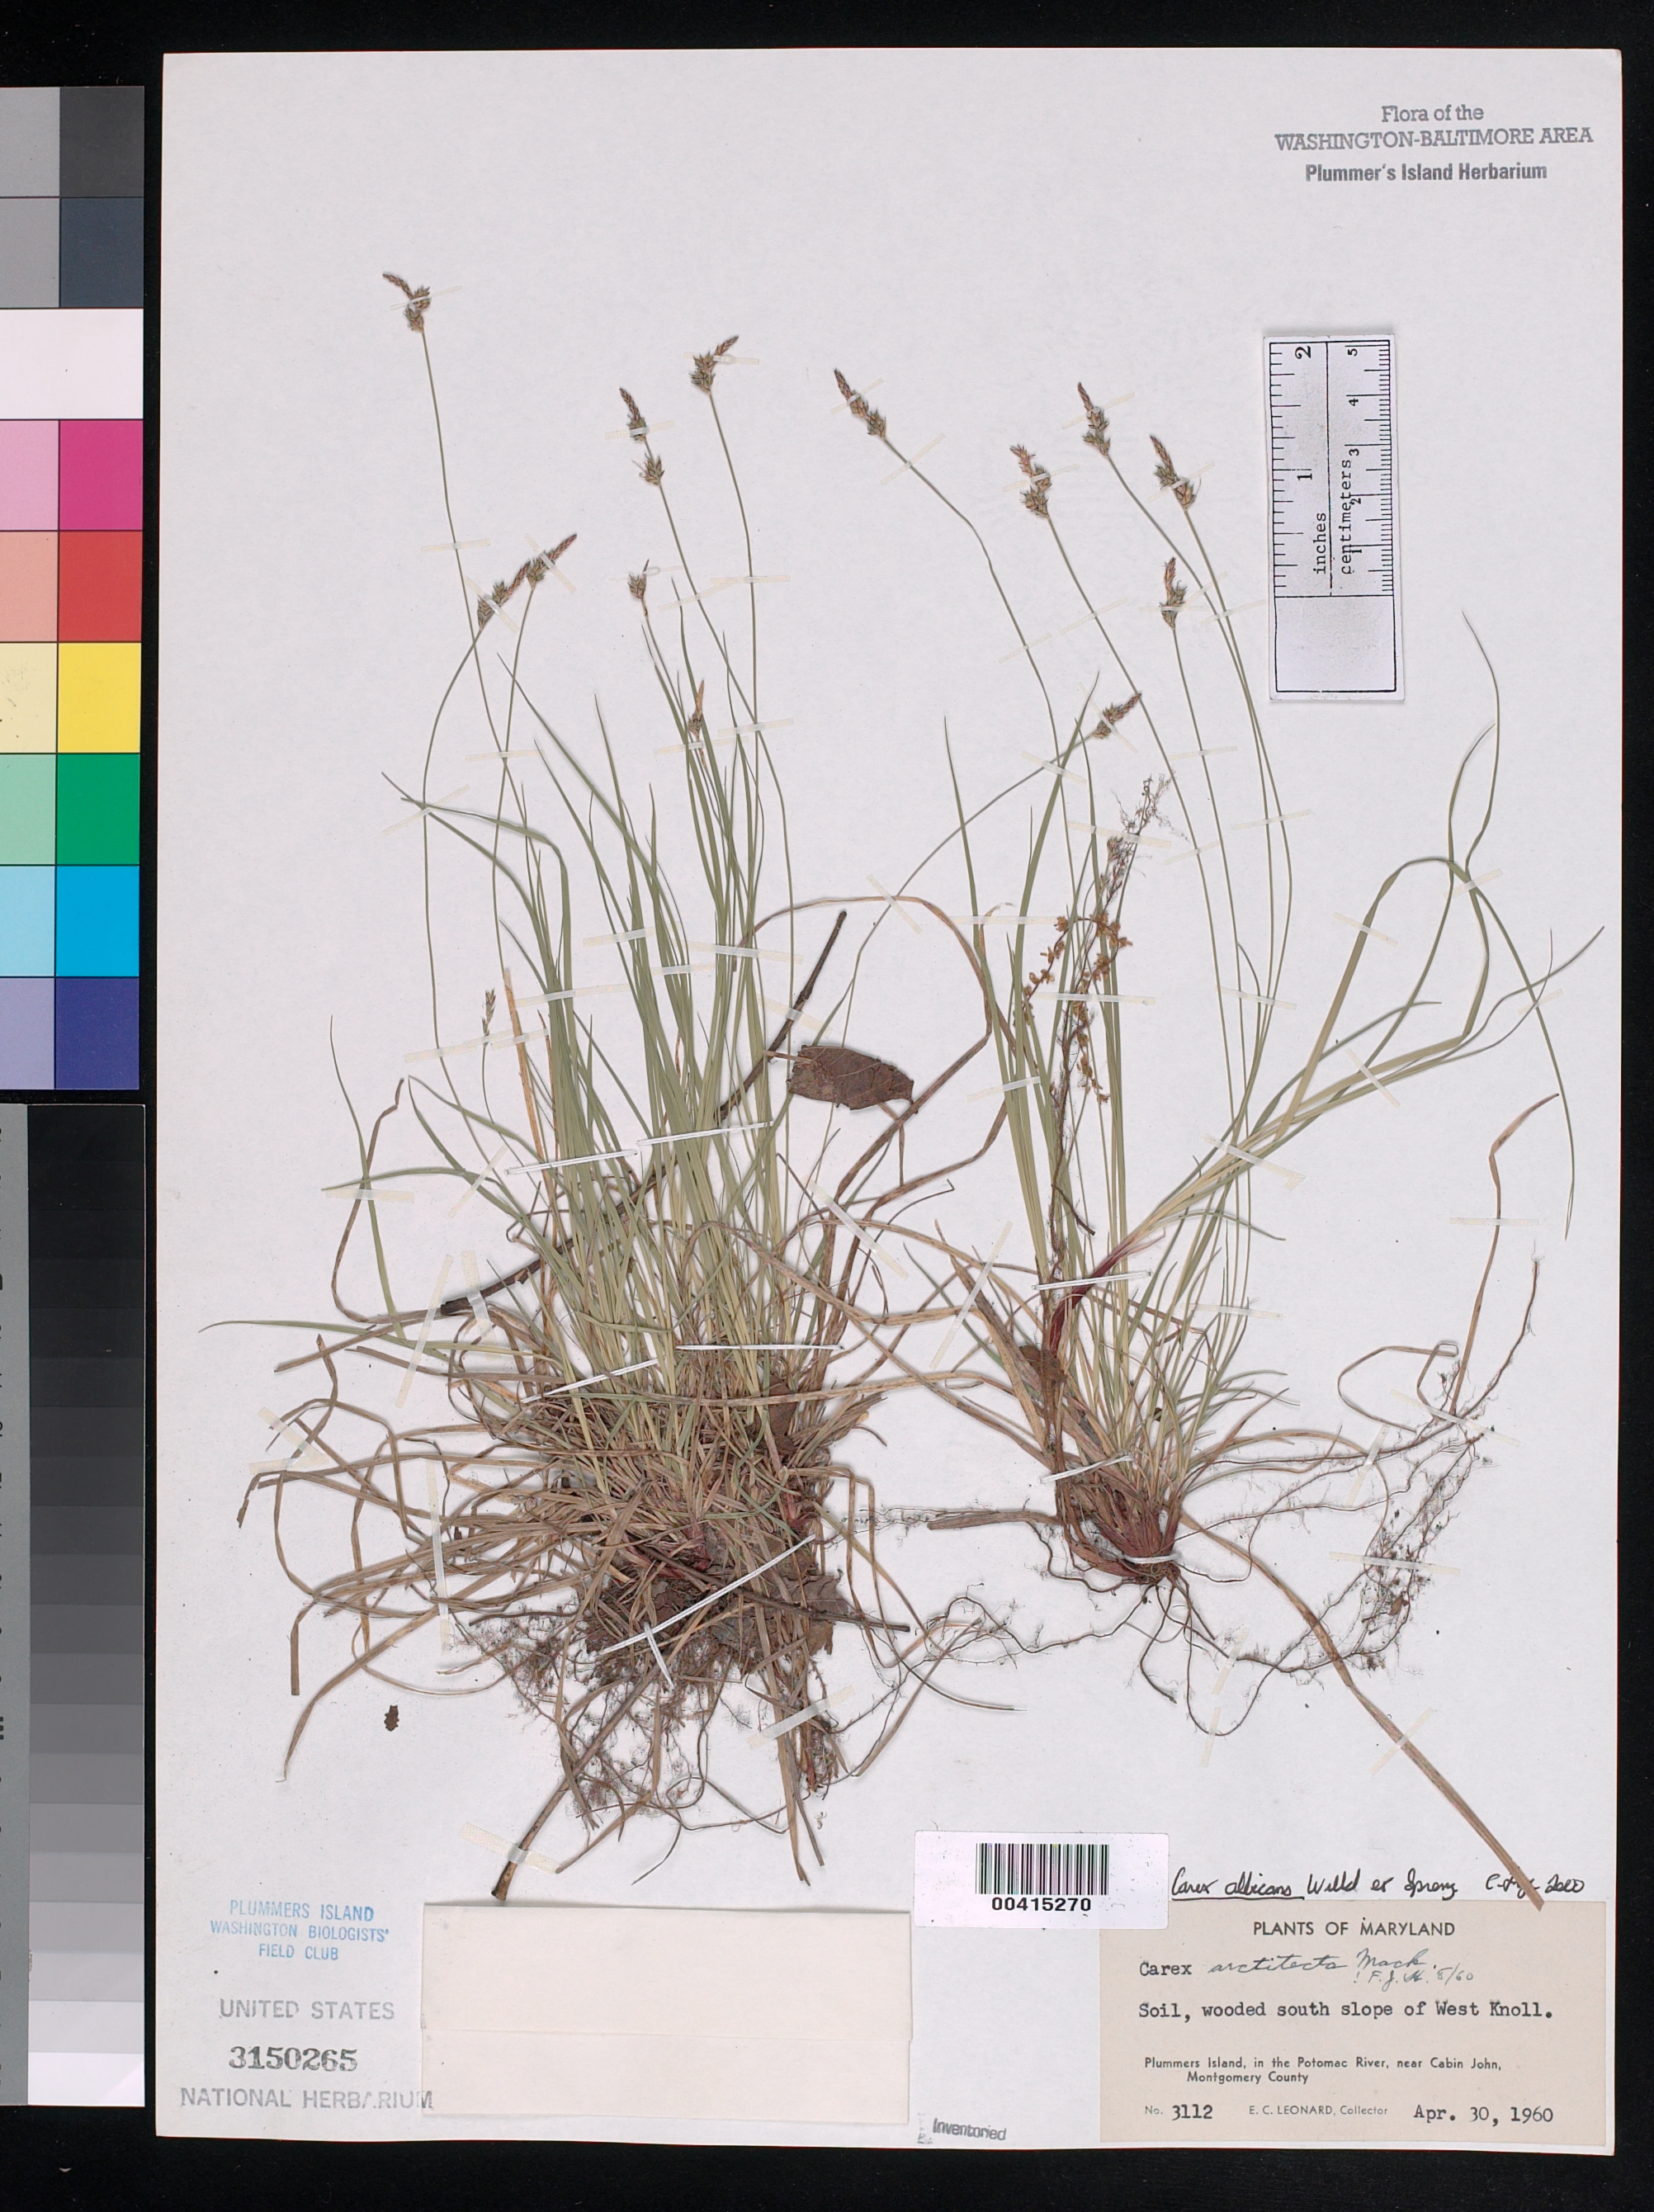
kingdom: Plantae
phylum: Tracheophyta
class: Liliopsida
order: Poales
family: Cyperaceae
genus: Carex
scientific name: Carex albicans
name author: Willd. ex Spreng.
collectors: E. C. Leonard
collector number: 3112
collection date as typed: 30 Apr 1960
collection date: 1960-04-30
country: United States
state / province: Maryland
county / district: Montgomery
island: Plummers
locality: Plummer's Island; south slope of west knoll Plummers Island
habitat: Soil, wooded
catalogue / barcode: US 3150265